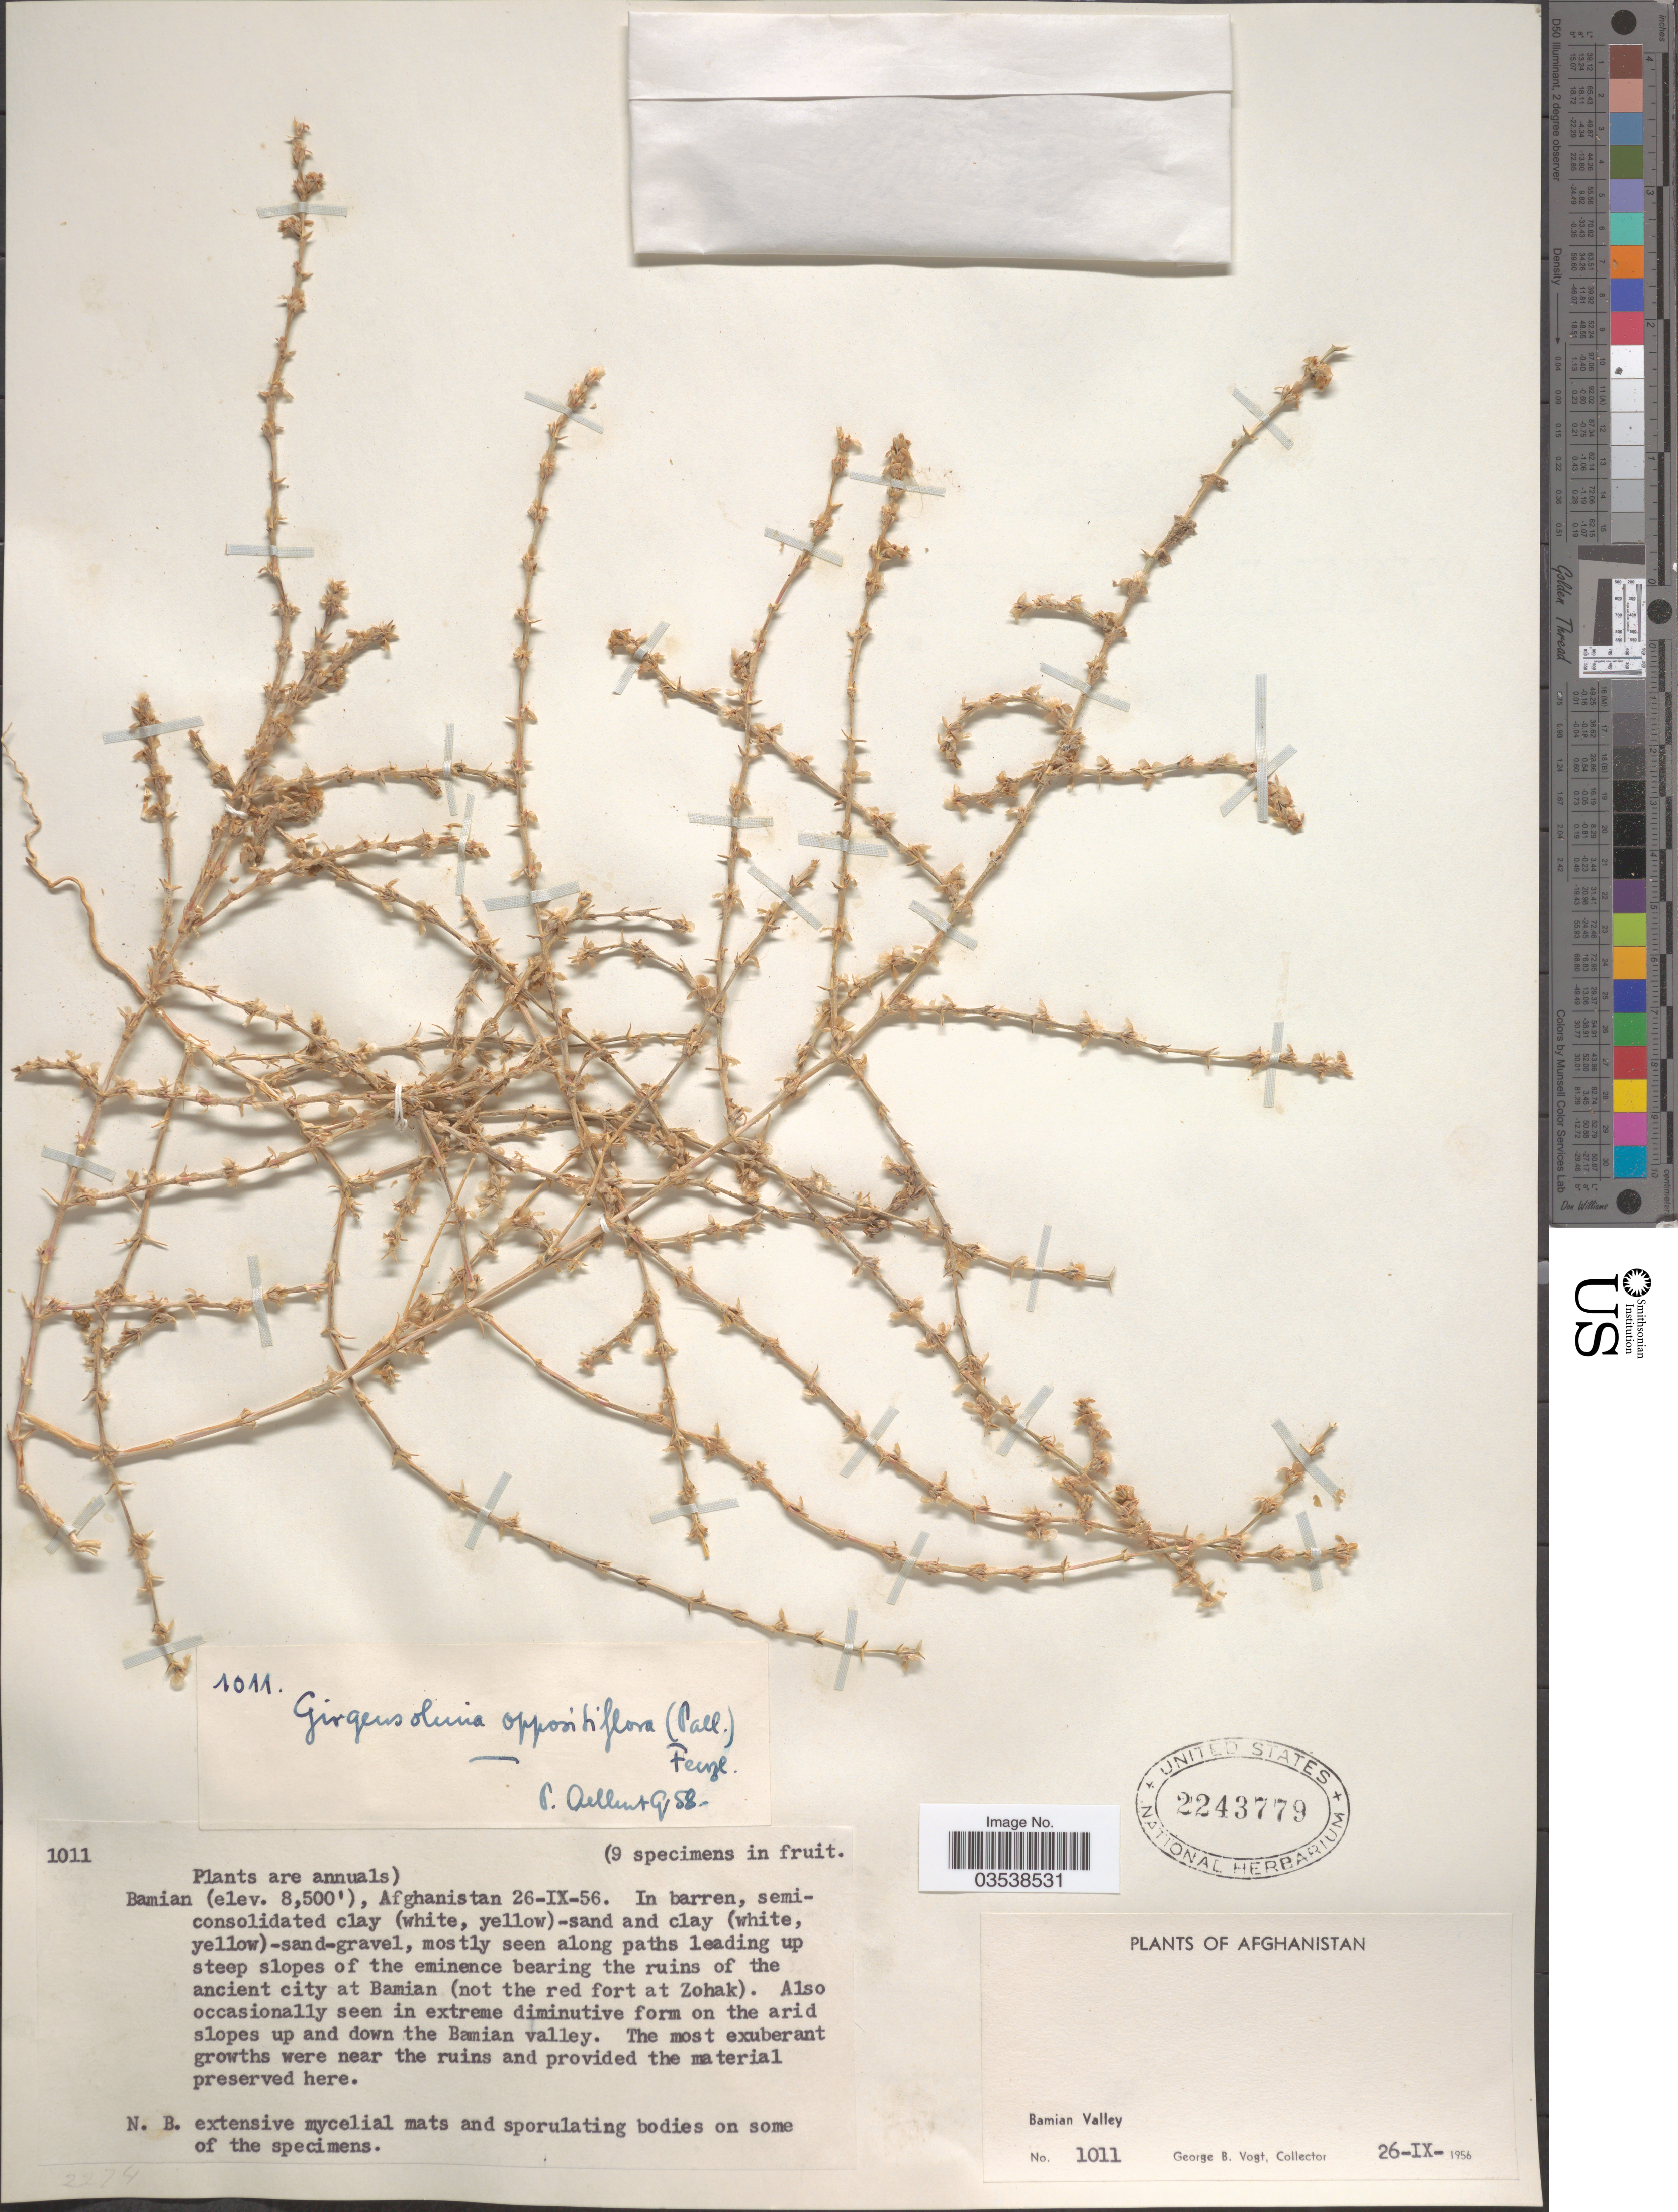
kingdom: Plantae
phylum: Tracheophyta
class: Magnoliopsida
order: Caryophyllales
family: Amaranthaceae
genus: Girgensohnia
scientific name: Girgensohnia oppositiflora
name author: (Pall.) Fenzl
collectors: G. B. Vogt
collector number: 1011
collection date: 1956-09-26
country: Afghanistan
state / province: Bamian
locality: The ruins of the ancient city at Bamian (not the red fort at Zohak). Up and down the Bamian Valley. Bamian Valley.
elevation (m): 2591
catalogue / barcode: US 2243779